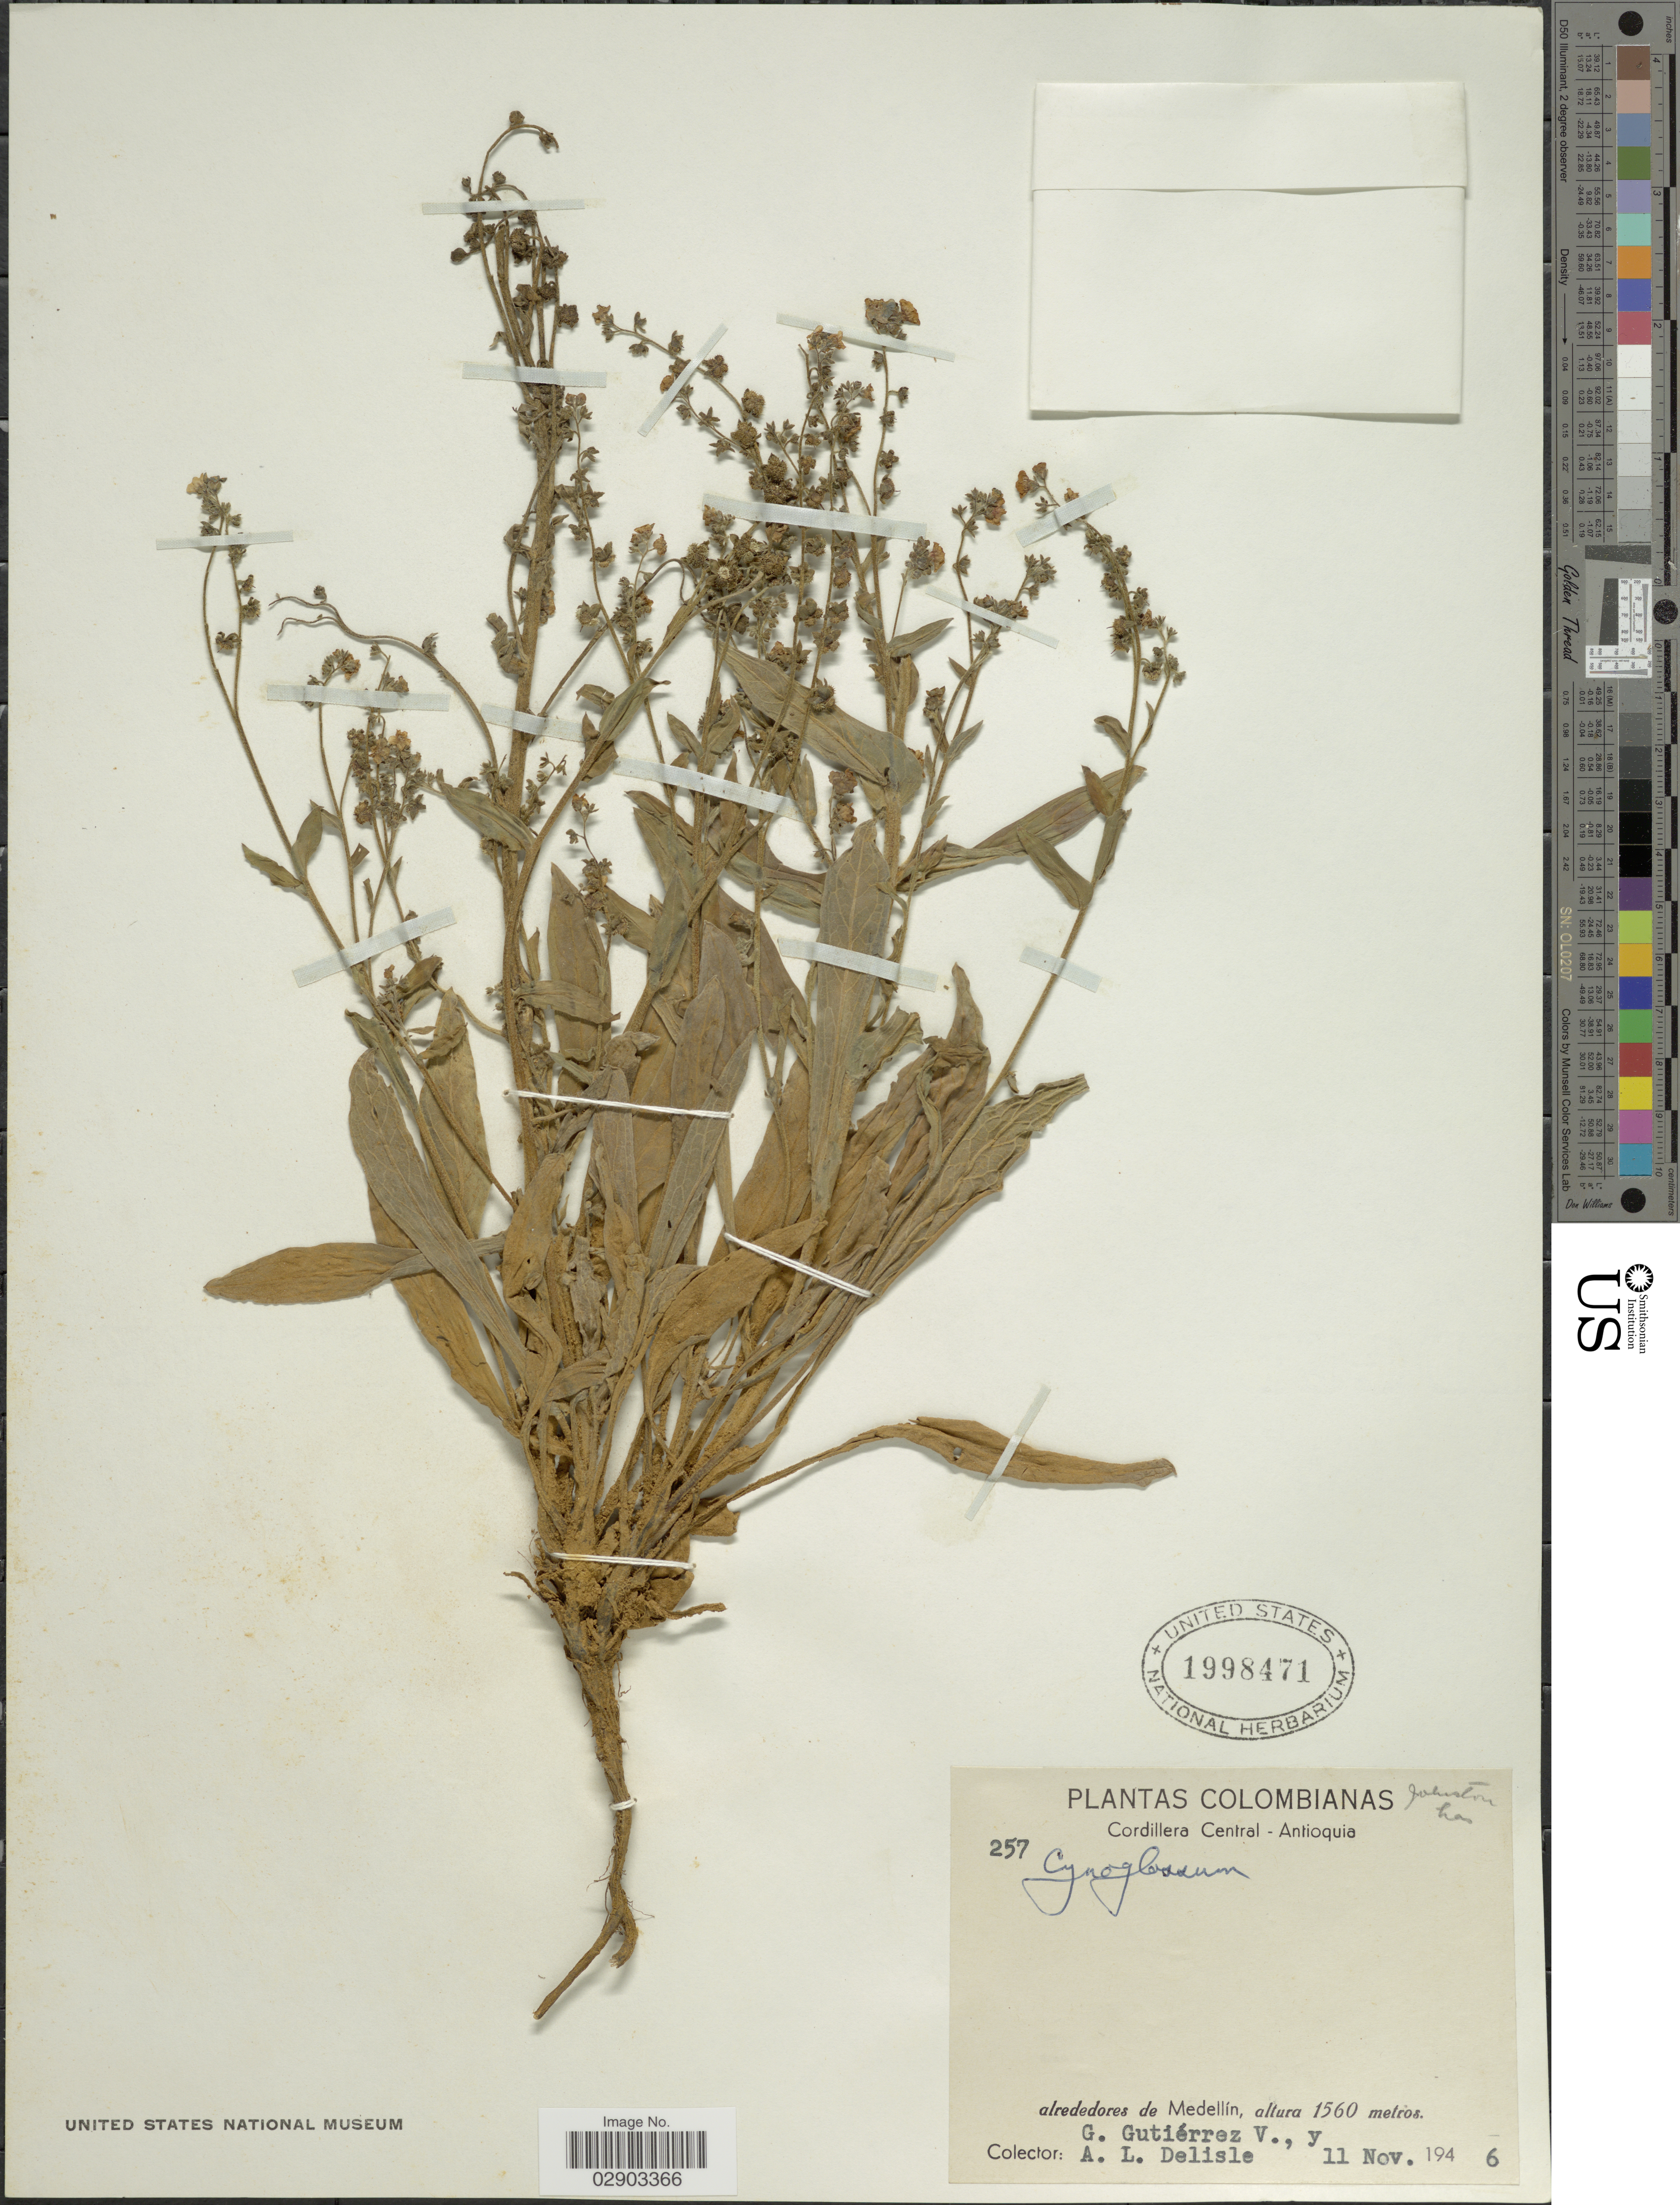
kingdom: Plantae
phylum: Tracheophyta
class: Magnoliopsida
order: Boraginales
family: Boraginaceae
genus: Cynoglossum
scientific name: Cynoglossum amabile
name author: Stapf & J.R. Drumm.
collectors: G. Gutiérrez V. & A. Delisle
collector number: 257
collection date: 1946-11-11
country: Colombia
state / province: Antioquia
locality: Cordillera Central - Antioquia, alrededores de Medellín.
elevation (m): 1560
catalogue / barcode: US 1998471